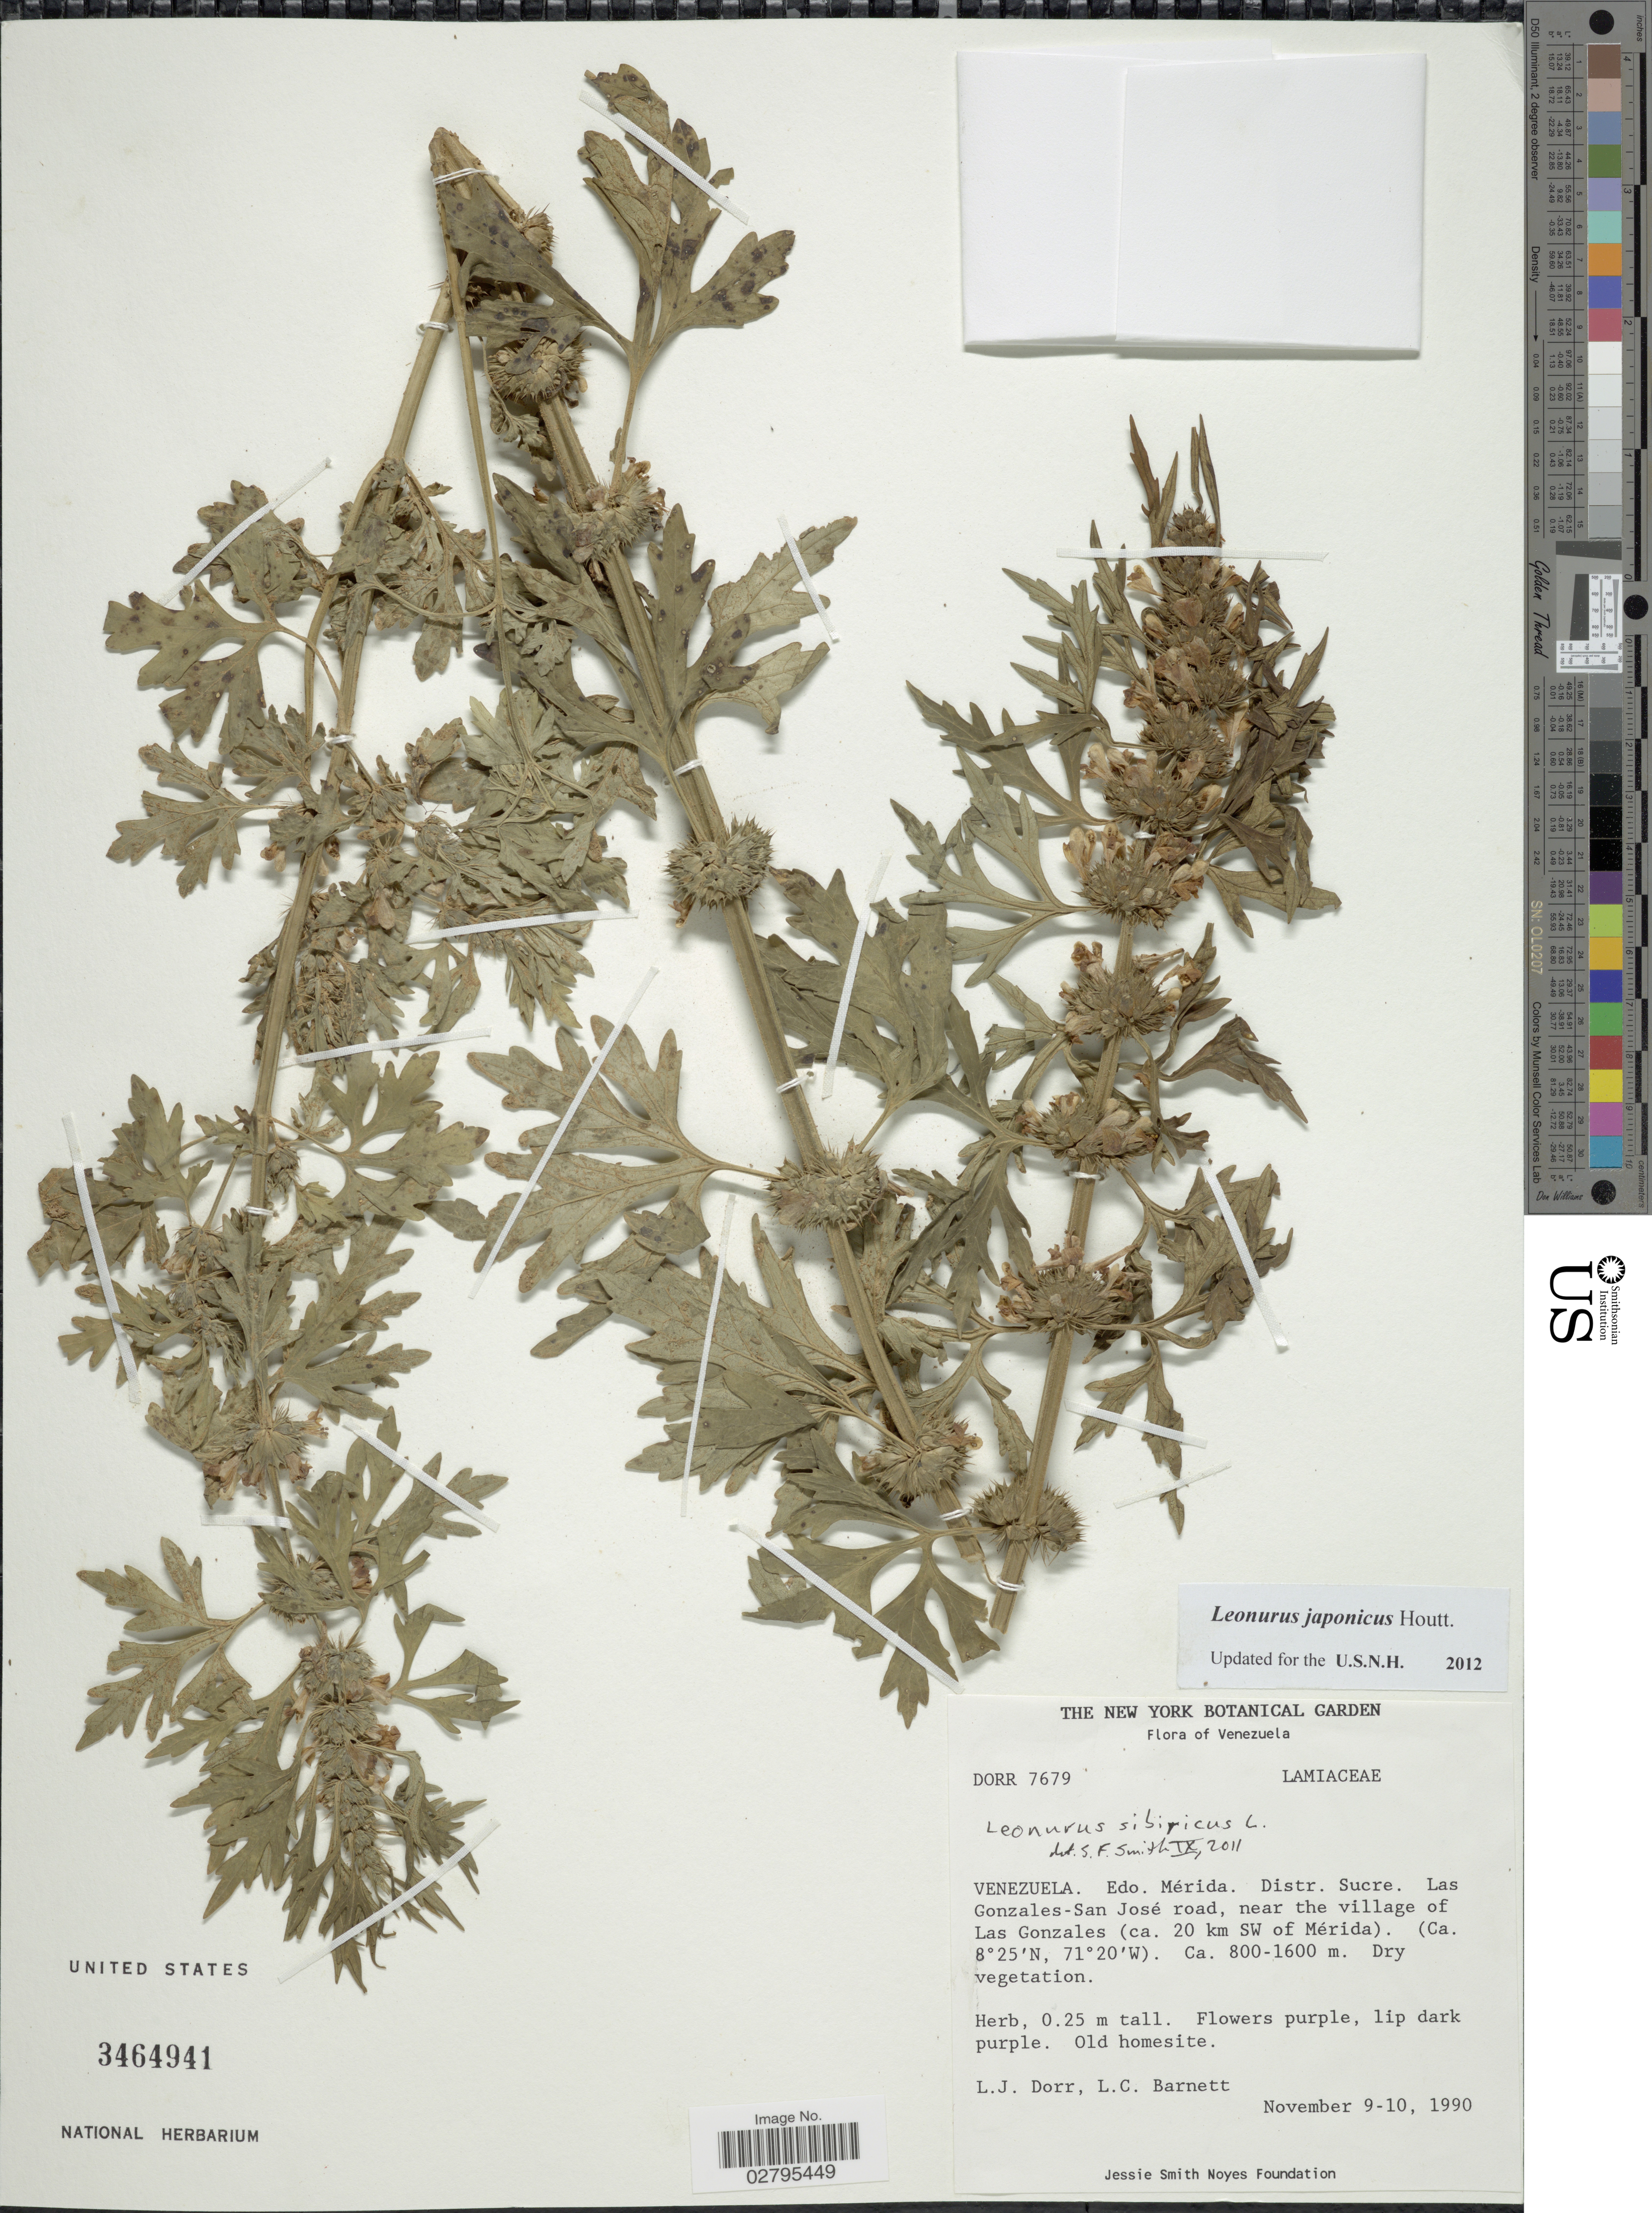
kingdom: Plantae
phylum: Tracheophyta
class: Magnoliopsida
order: Lamiales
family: Lamiaceae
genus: Leonurus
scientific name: Leonurus japonicus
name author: Houtt.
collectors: L. J. Dorr & L. C. Barnett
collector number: DORR7679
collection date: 1990-11-09/1990-11-10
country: Venezuela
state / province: Mérida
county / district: Sucre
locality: Las Gonzales-San Jose road, near the village of Las Gonzales (ca. 20 km SW of Merida)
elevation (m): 800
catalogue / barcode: US 3464941